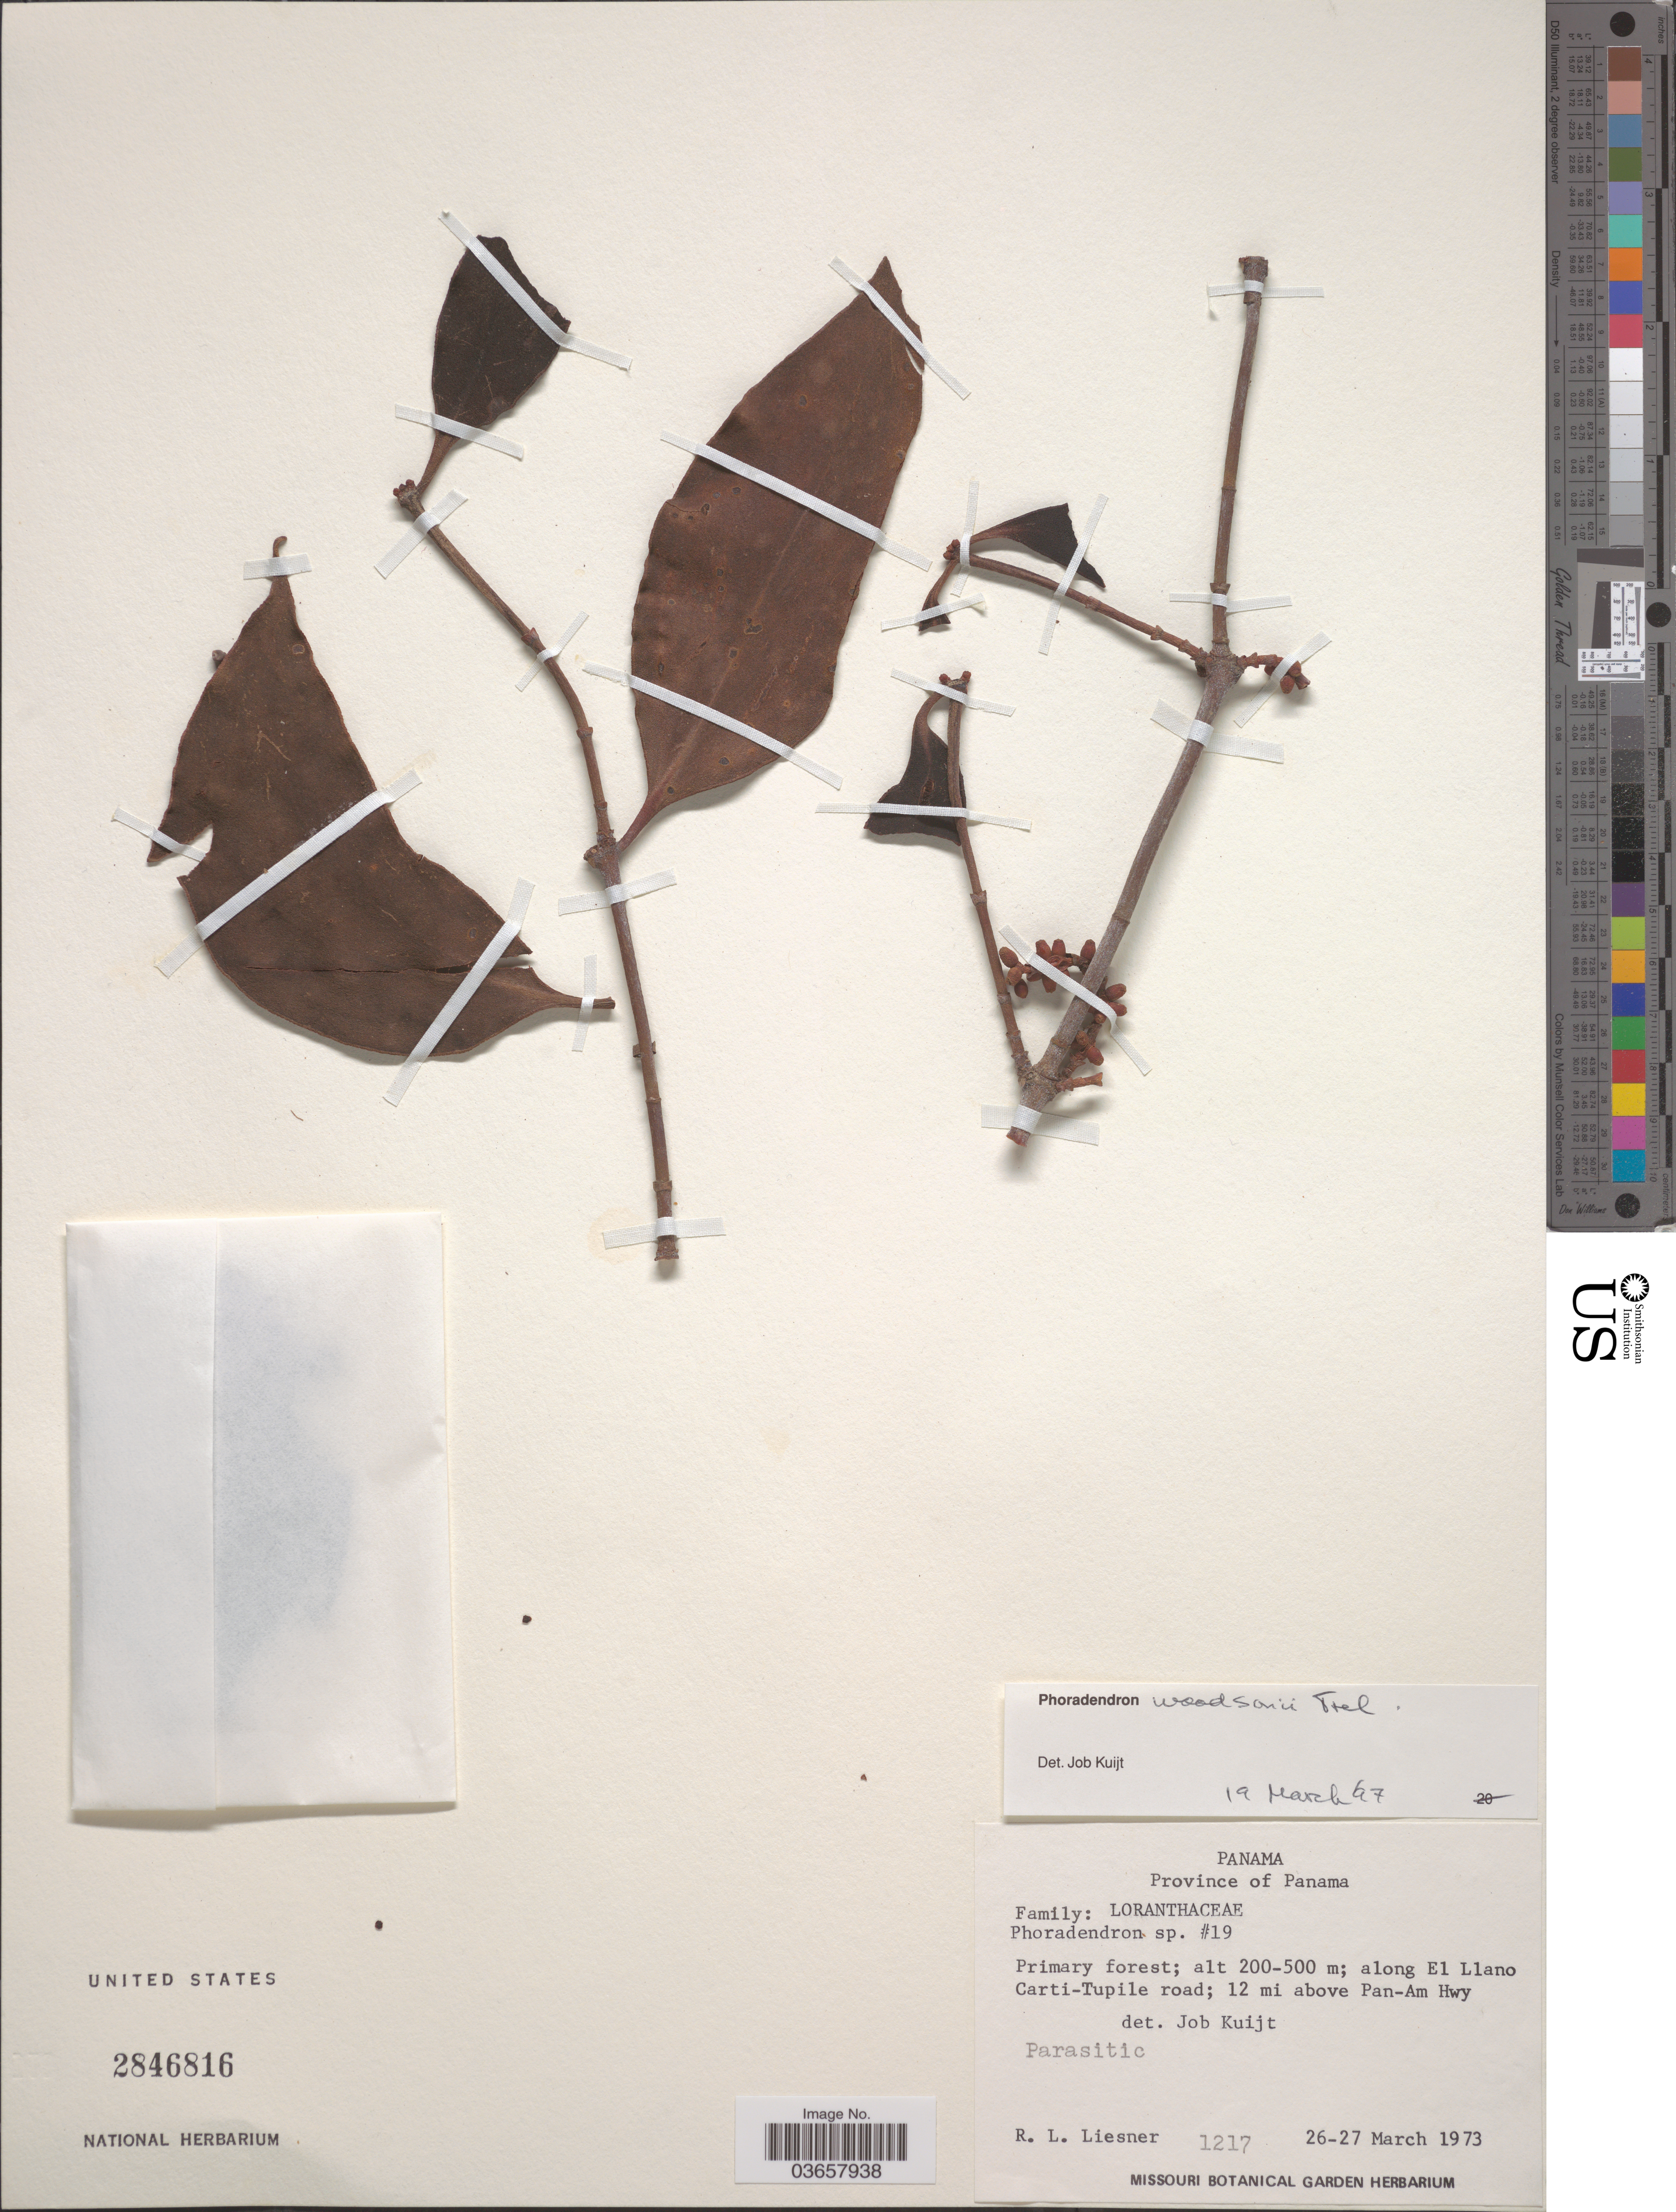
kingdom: Plantae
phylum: Tracheophyta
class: Magnoliopsida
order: Santalales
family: Viscaceae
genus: Phoradendron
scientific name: Phoradendron woodsonii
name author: Trel.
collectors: R. L. Liesner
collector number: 1217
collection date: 1973-03-26/1973-03-27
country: Panama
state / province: Panamá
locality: Along El Llano Carti-Tupile road ; 12 mi above Pan-Am Hwy.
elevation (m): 200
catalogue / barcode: US 2846816